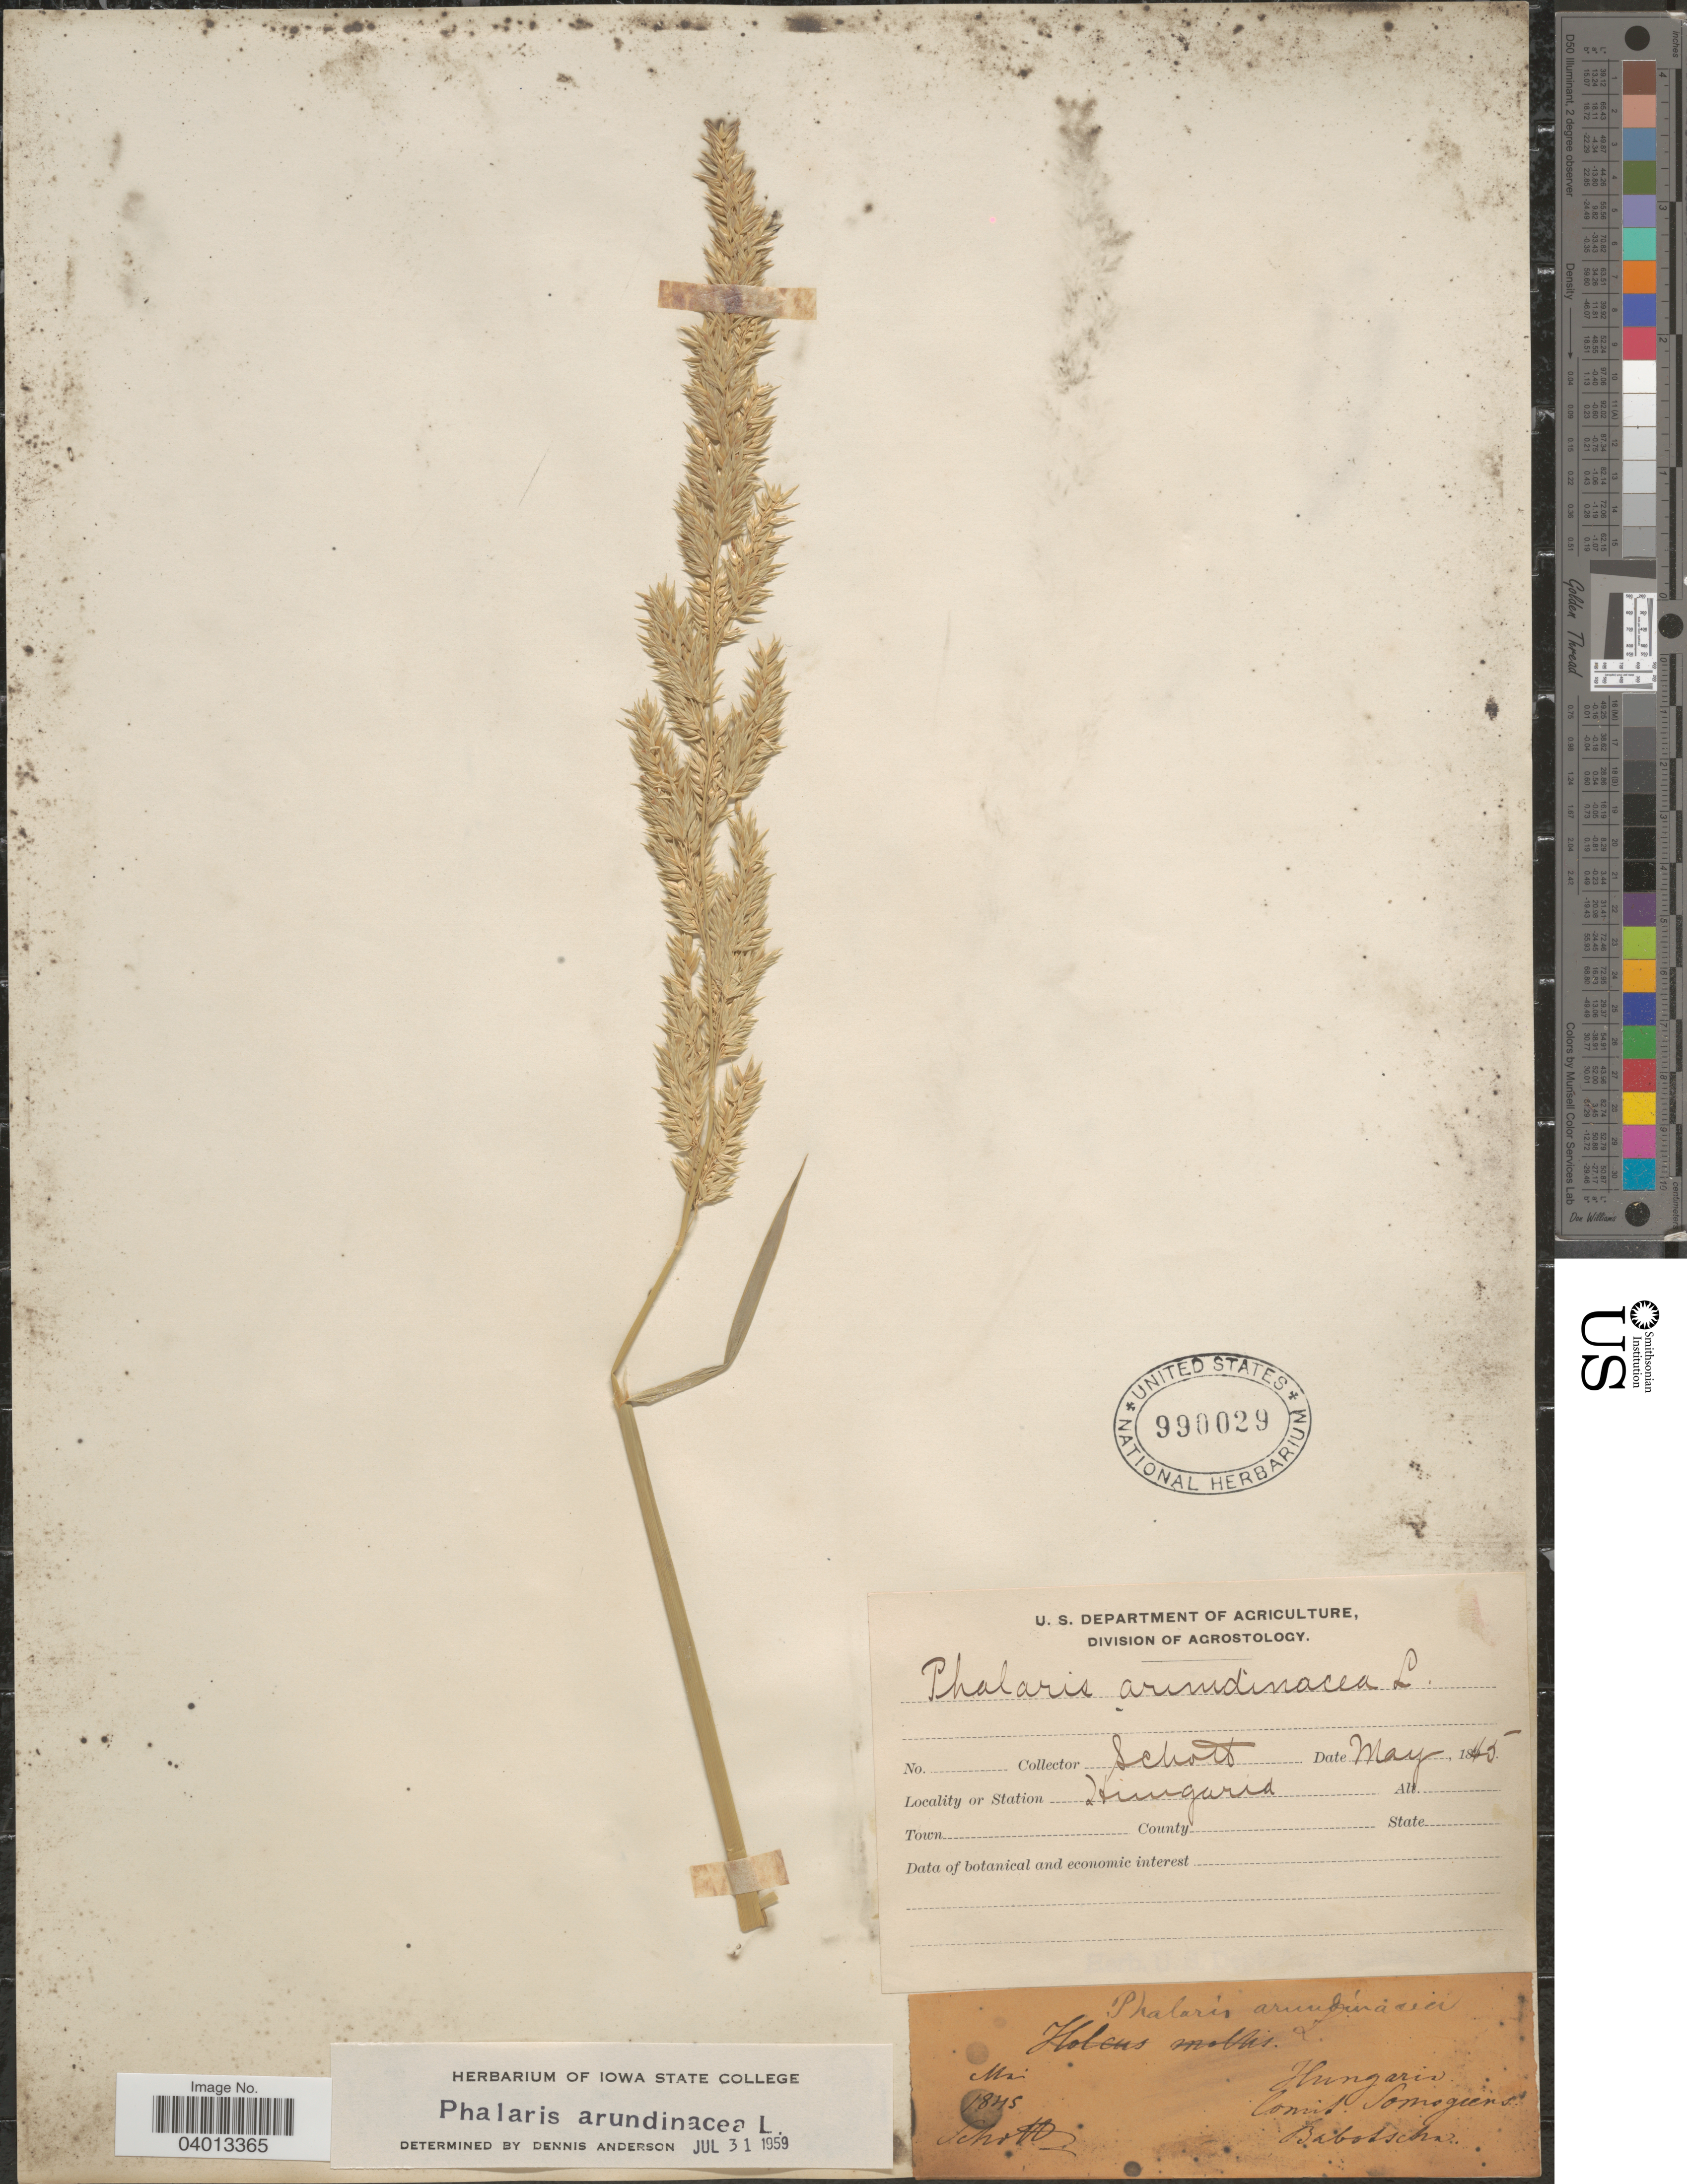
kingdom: Plantae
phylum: Tracheophyta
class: Liliopsida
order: Poales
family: Poaceae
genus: Phalaris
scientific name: Phalaris arundinacea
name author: L.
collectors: -. Schottz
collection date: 1845-05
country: Hungary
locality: Station Hungaria. Comit. Somsgeens. Babosscha. [interpreted]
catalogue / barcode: US 990029